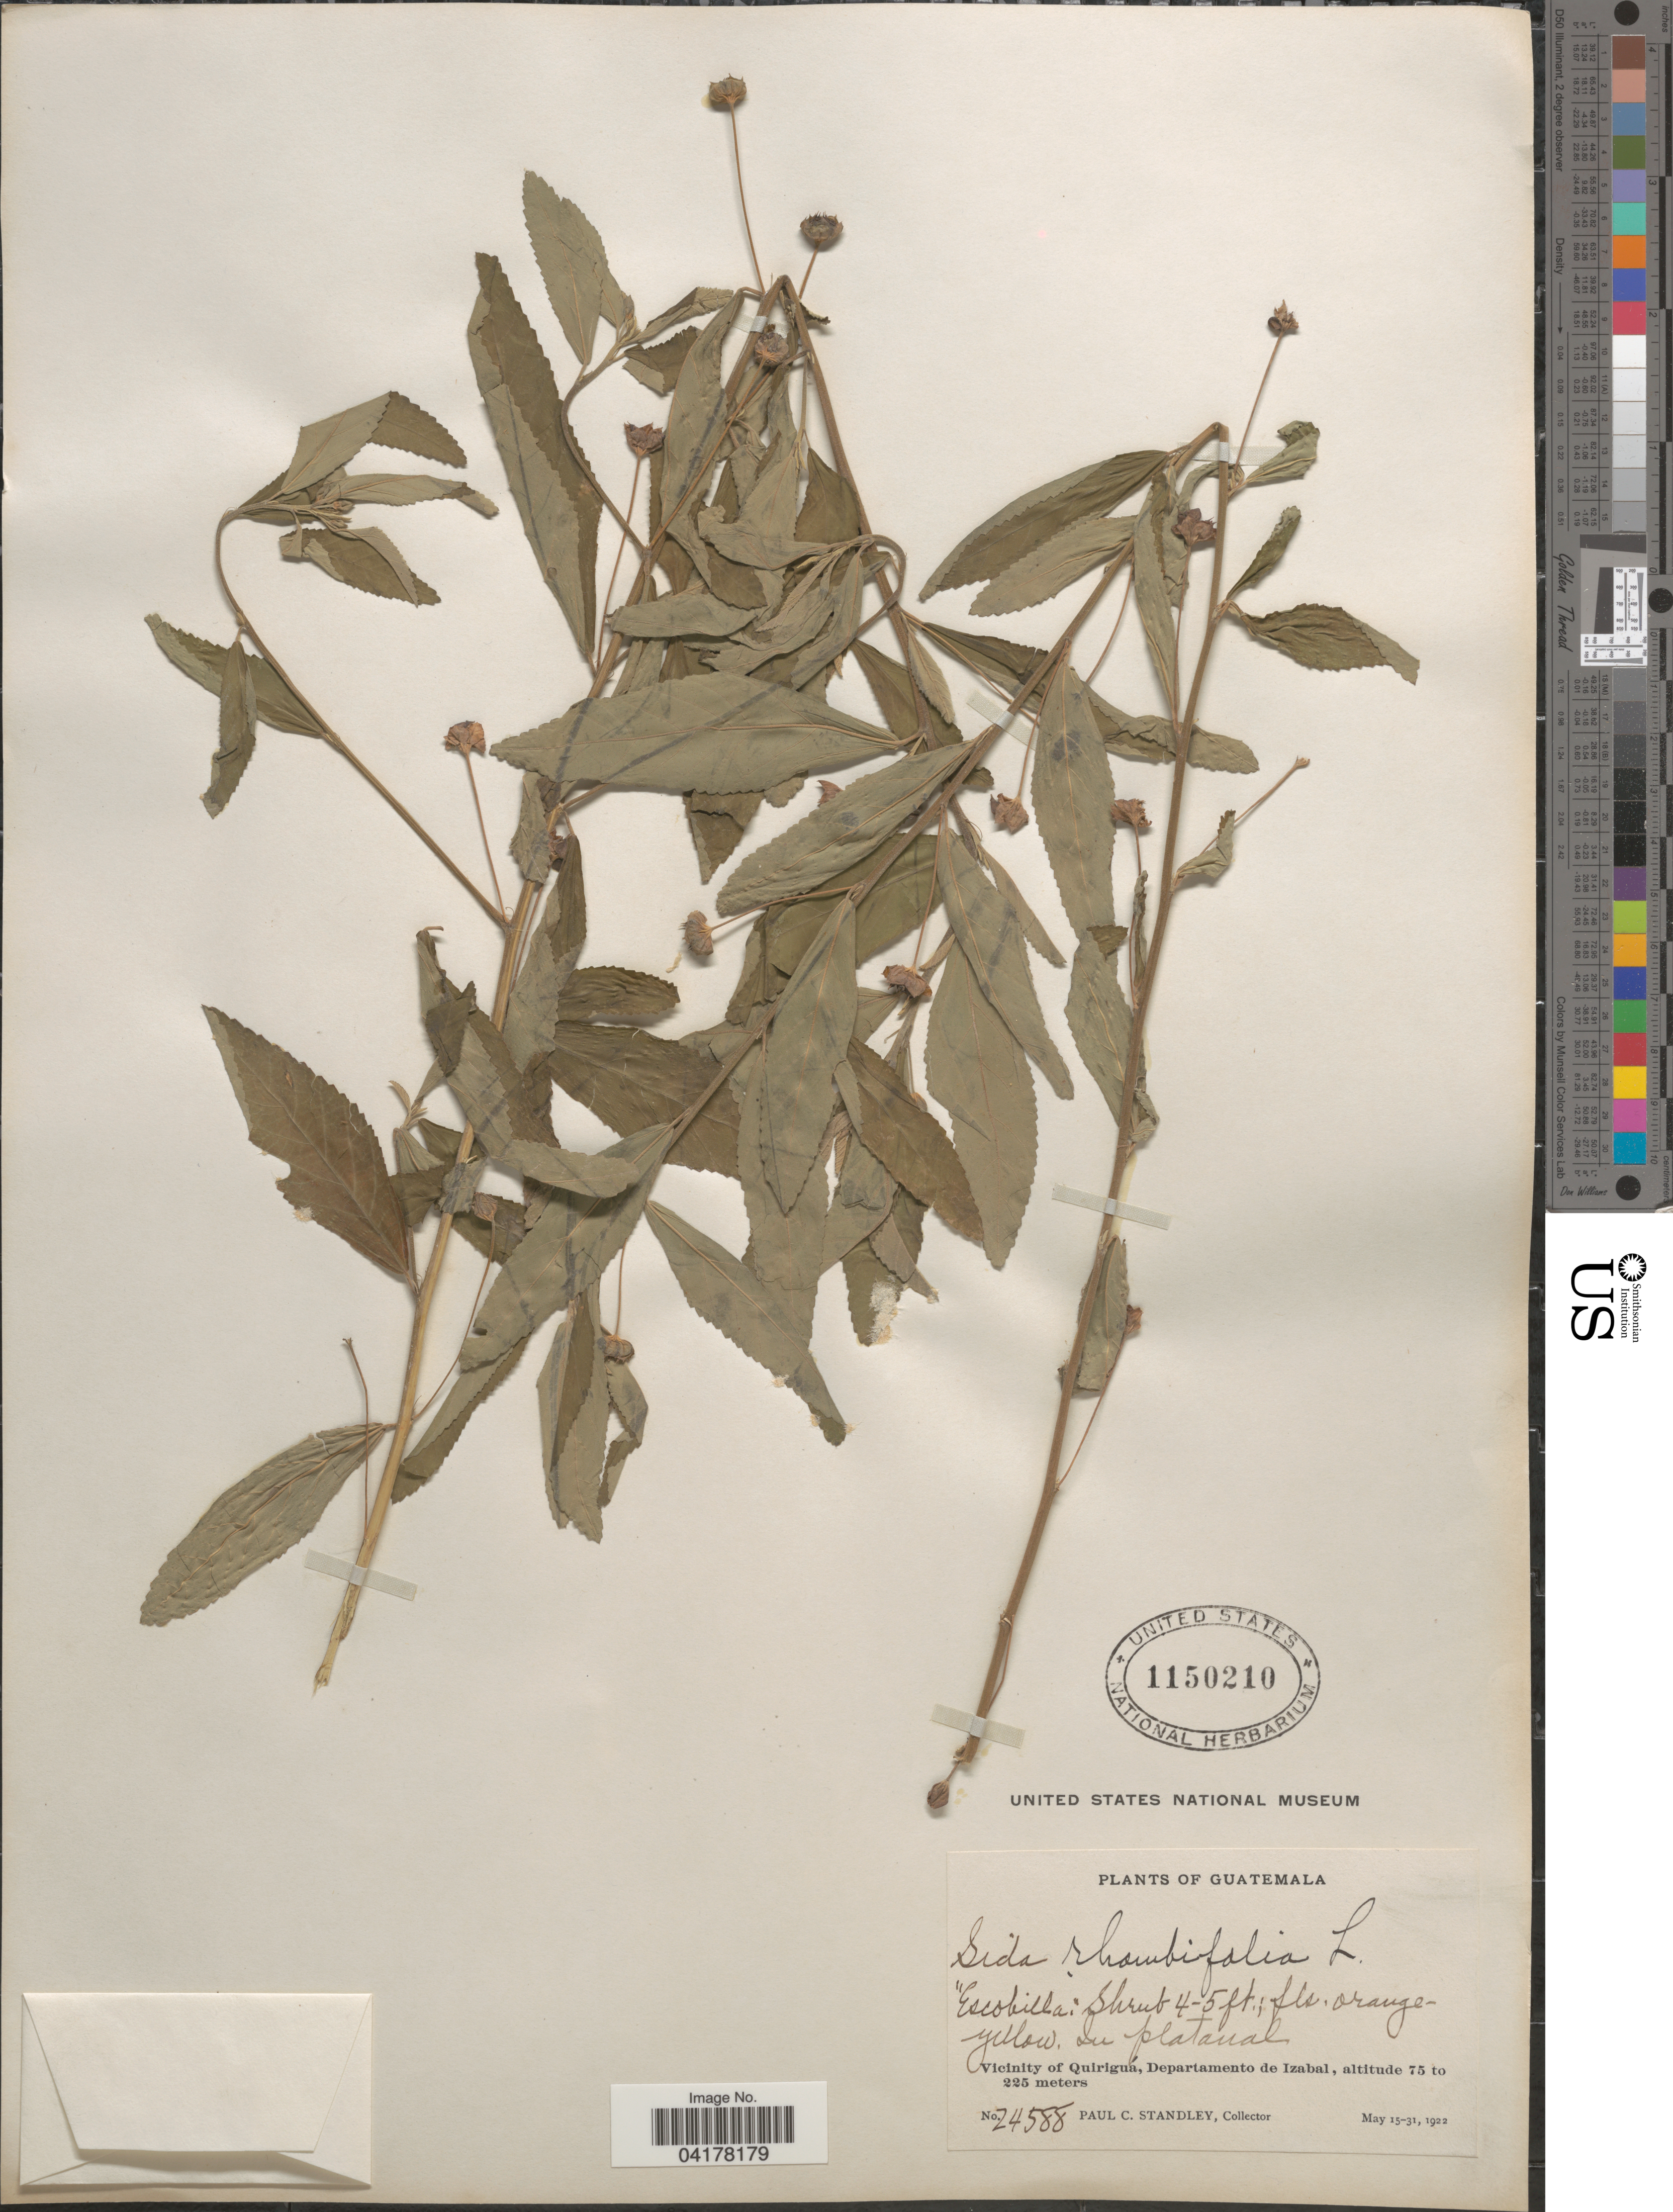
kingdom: Plantae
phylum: Tracheophyta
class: Magnoliopsida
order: Malvales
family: Malvaceae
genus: Sida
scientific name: Sida rhombifolia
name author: L.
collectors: P. C. Standley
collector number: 24588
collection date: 1922-05-15/1922-05-31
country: Guatemala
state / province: Izabal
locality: Vicinity of Quiriguá, Departamento de Izabal.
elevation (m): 75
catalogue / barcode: US 1150210